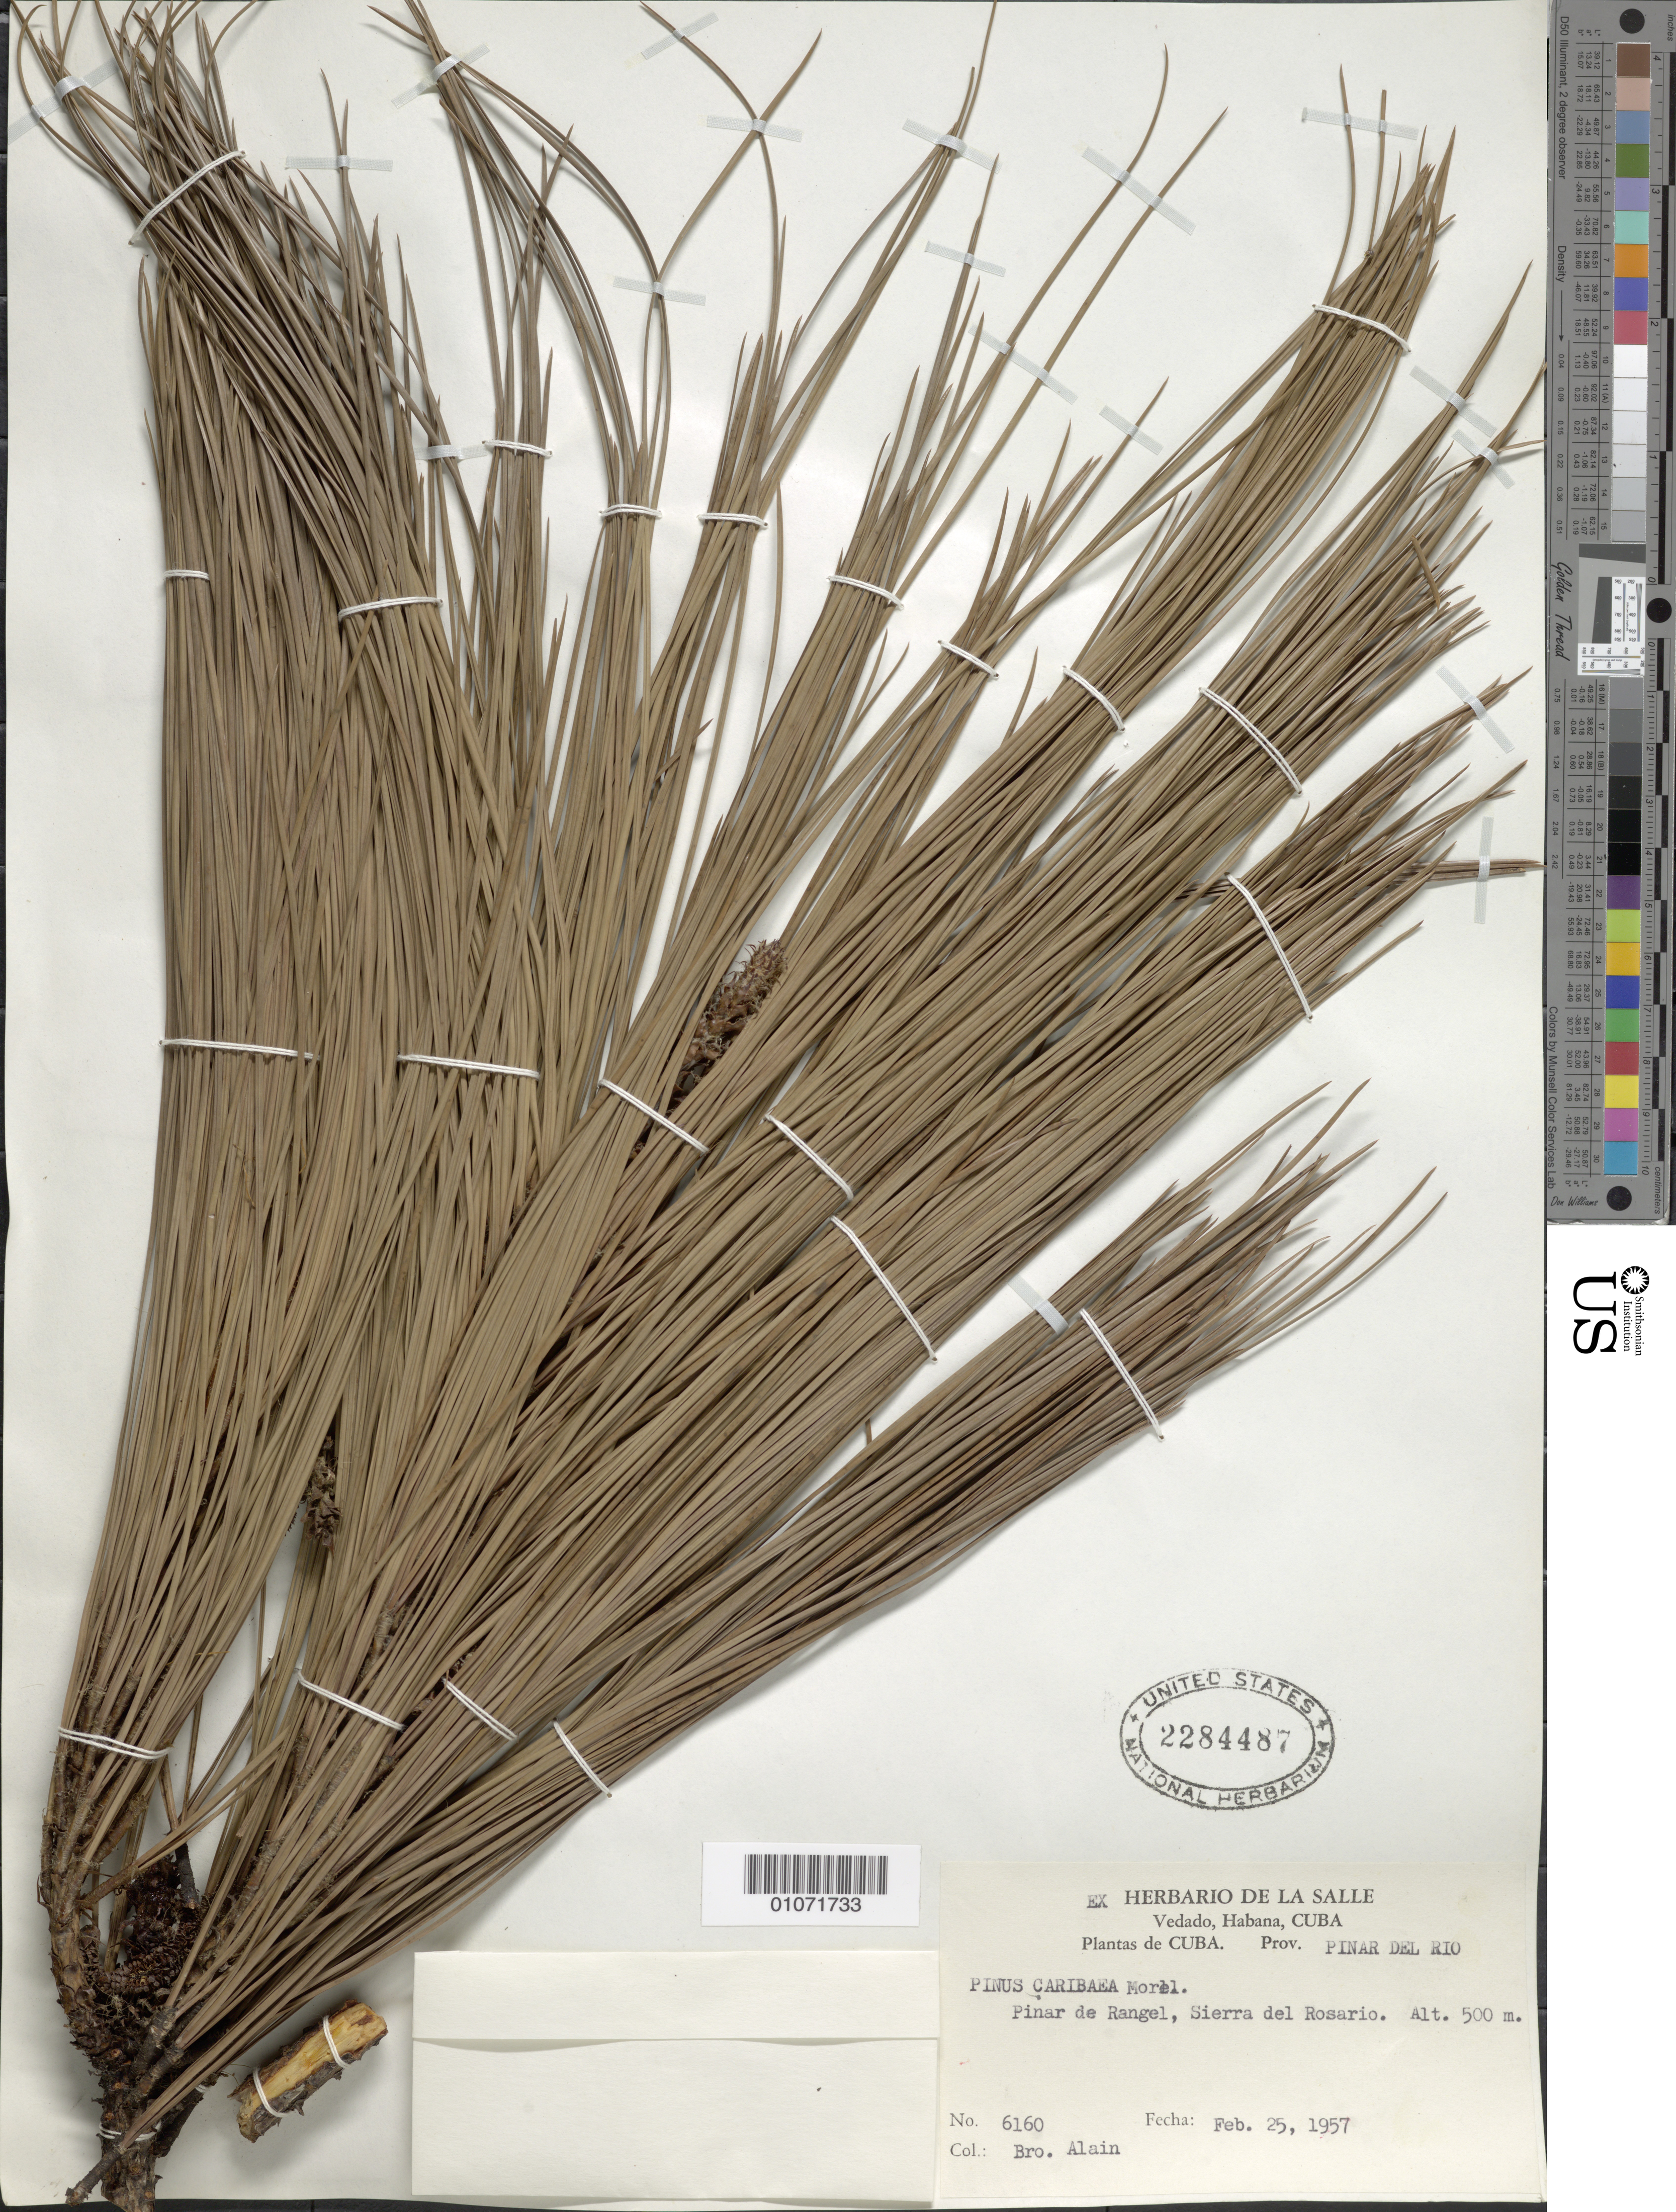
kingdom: Plantae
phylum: Tracheophyta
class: Pinopsida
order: Pinales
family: Pinaceae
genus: Pinus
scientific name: Pinus caribaea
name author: Morelet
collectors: A. H. Liogier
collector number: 6160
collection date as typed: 25 Feb 1957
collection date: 1957-02-25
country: Cuba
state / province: Pinar del Rio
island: Cuba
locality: Pinar del Rangel, Sierra del Rosario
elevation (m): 500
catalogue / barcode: US 2284487